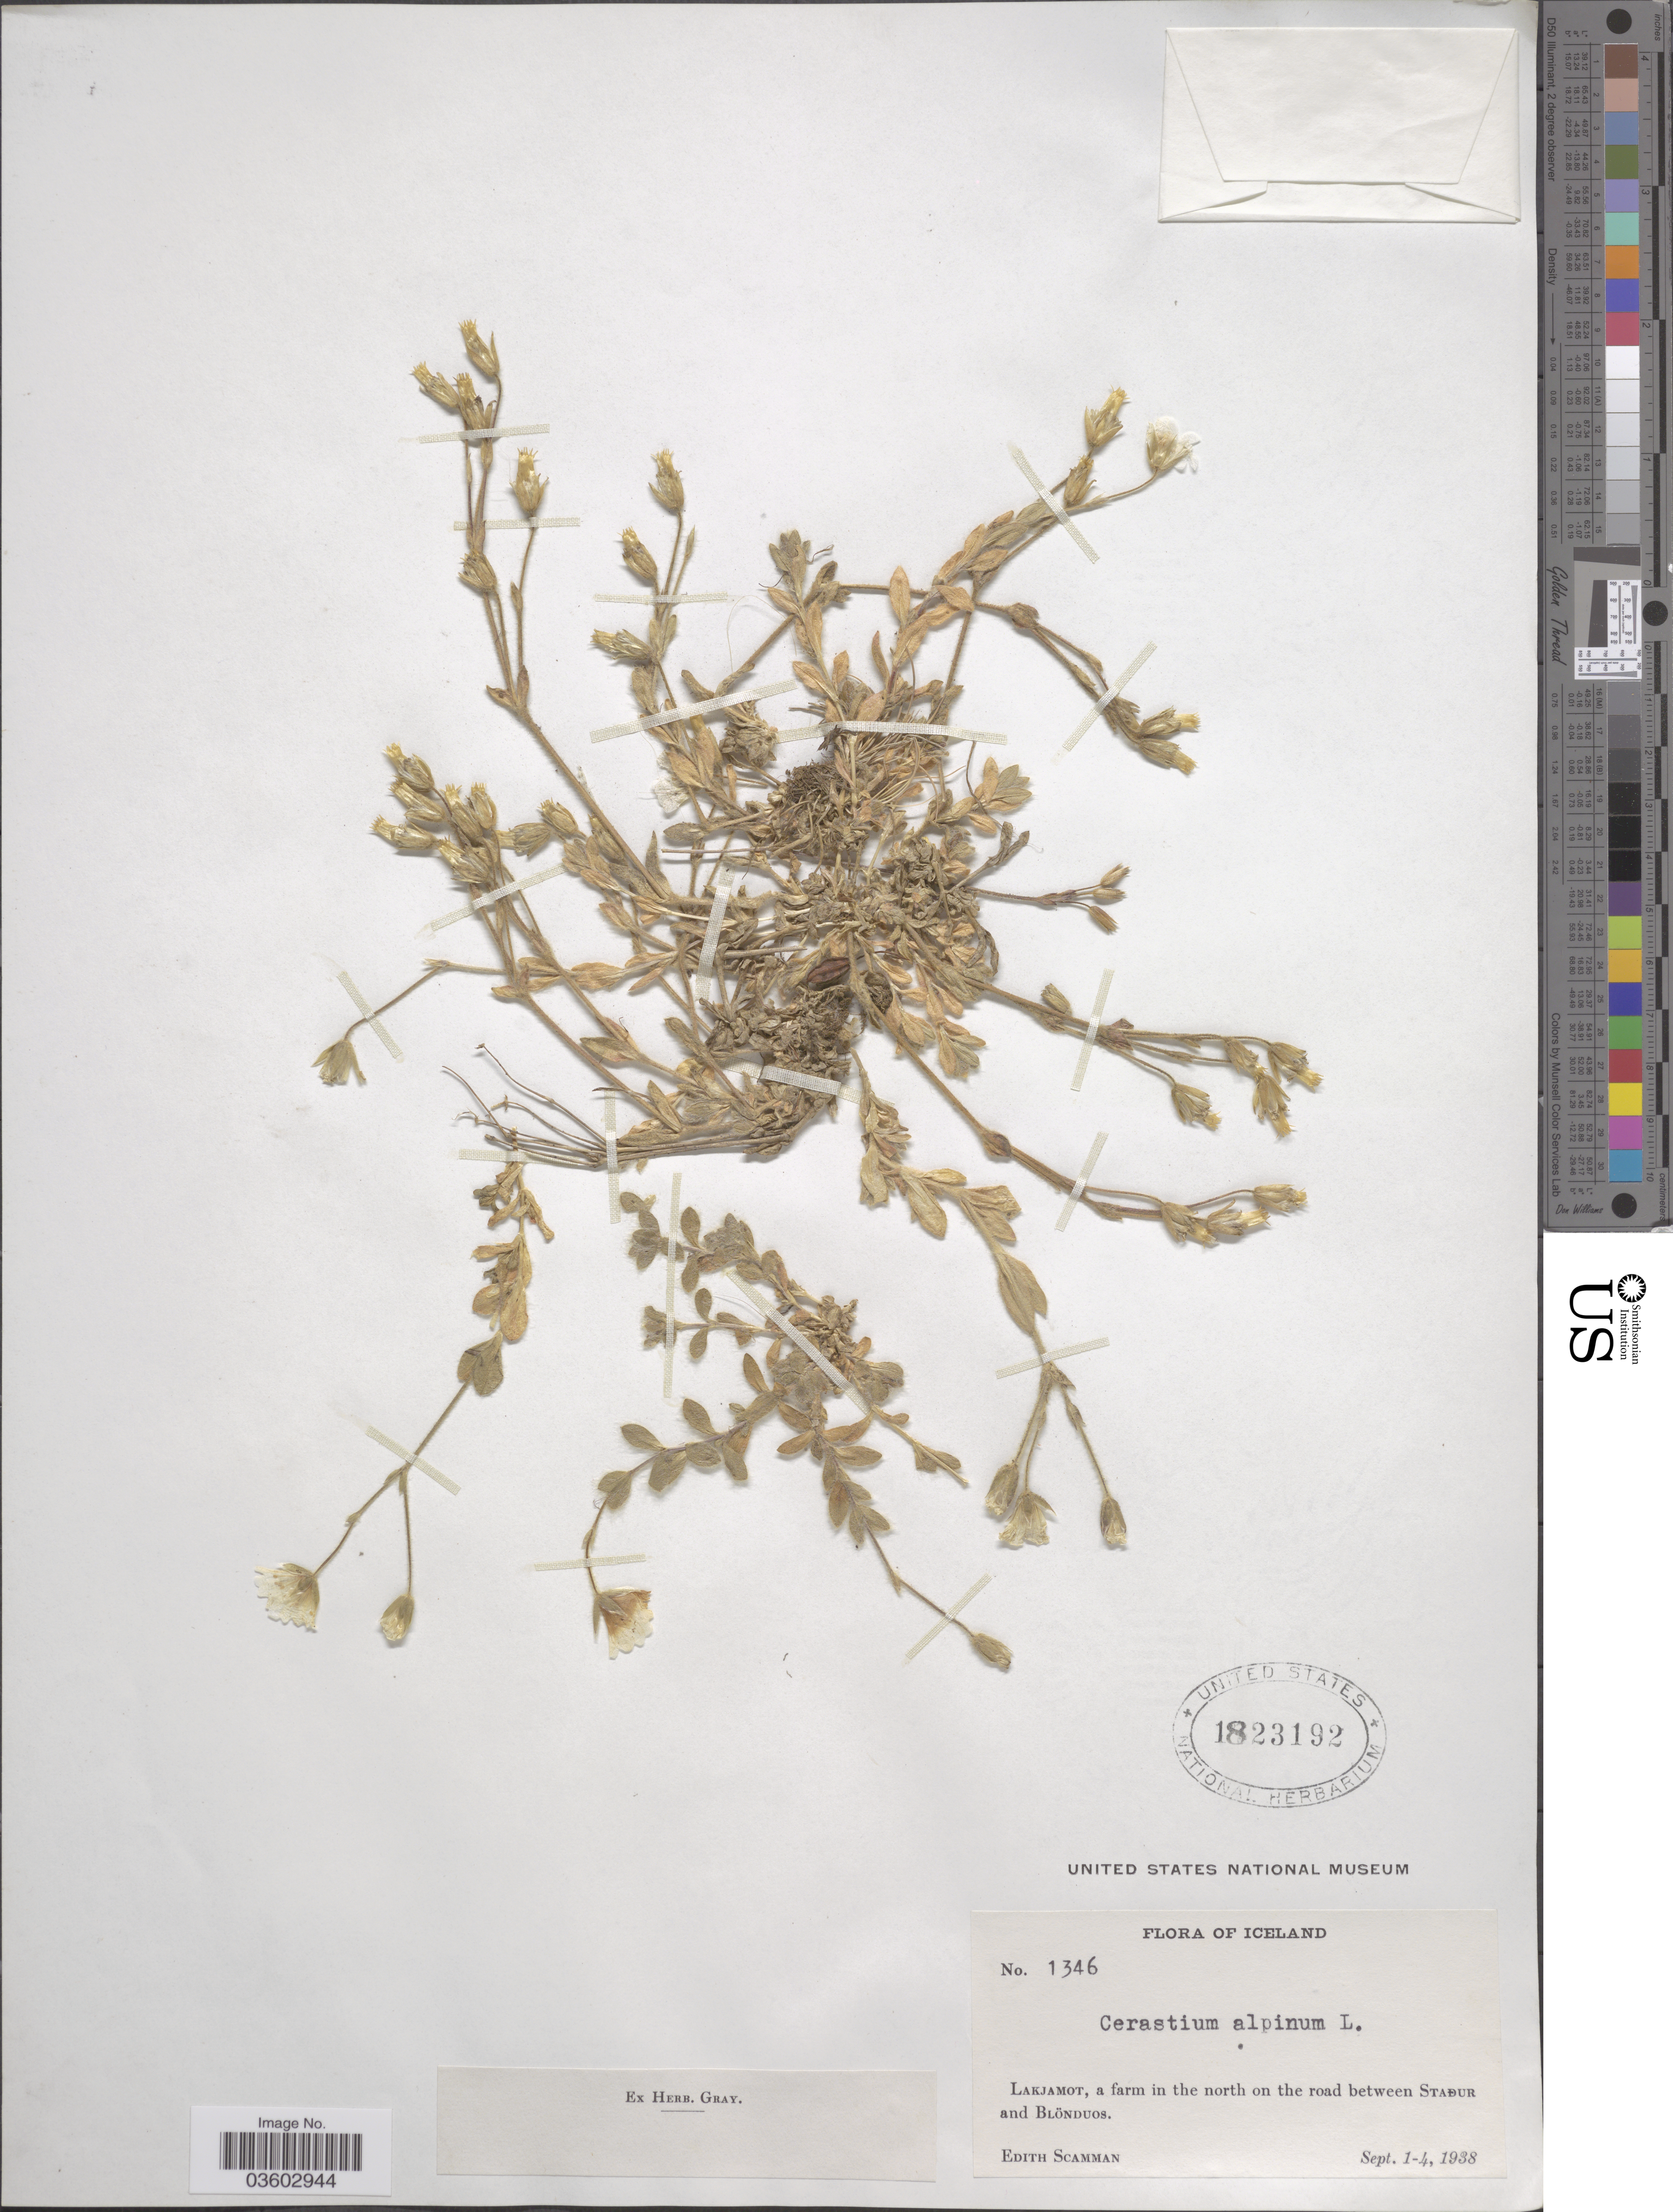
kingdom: Plantae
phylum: Tracheophyta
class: Magnoliopsida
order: Caryophyllales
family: Caryophyllaceae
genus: Cerastium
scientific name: Cerastium alpinum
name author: L.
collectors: E. Scamman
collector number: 1346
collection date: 1938-09-01/1938-09-04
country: Iceland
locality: Lakjamot, a farm in the north on the road between Stadur and Blönduos.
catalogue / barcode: US 1823192